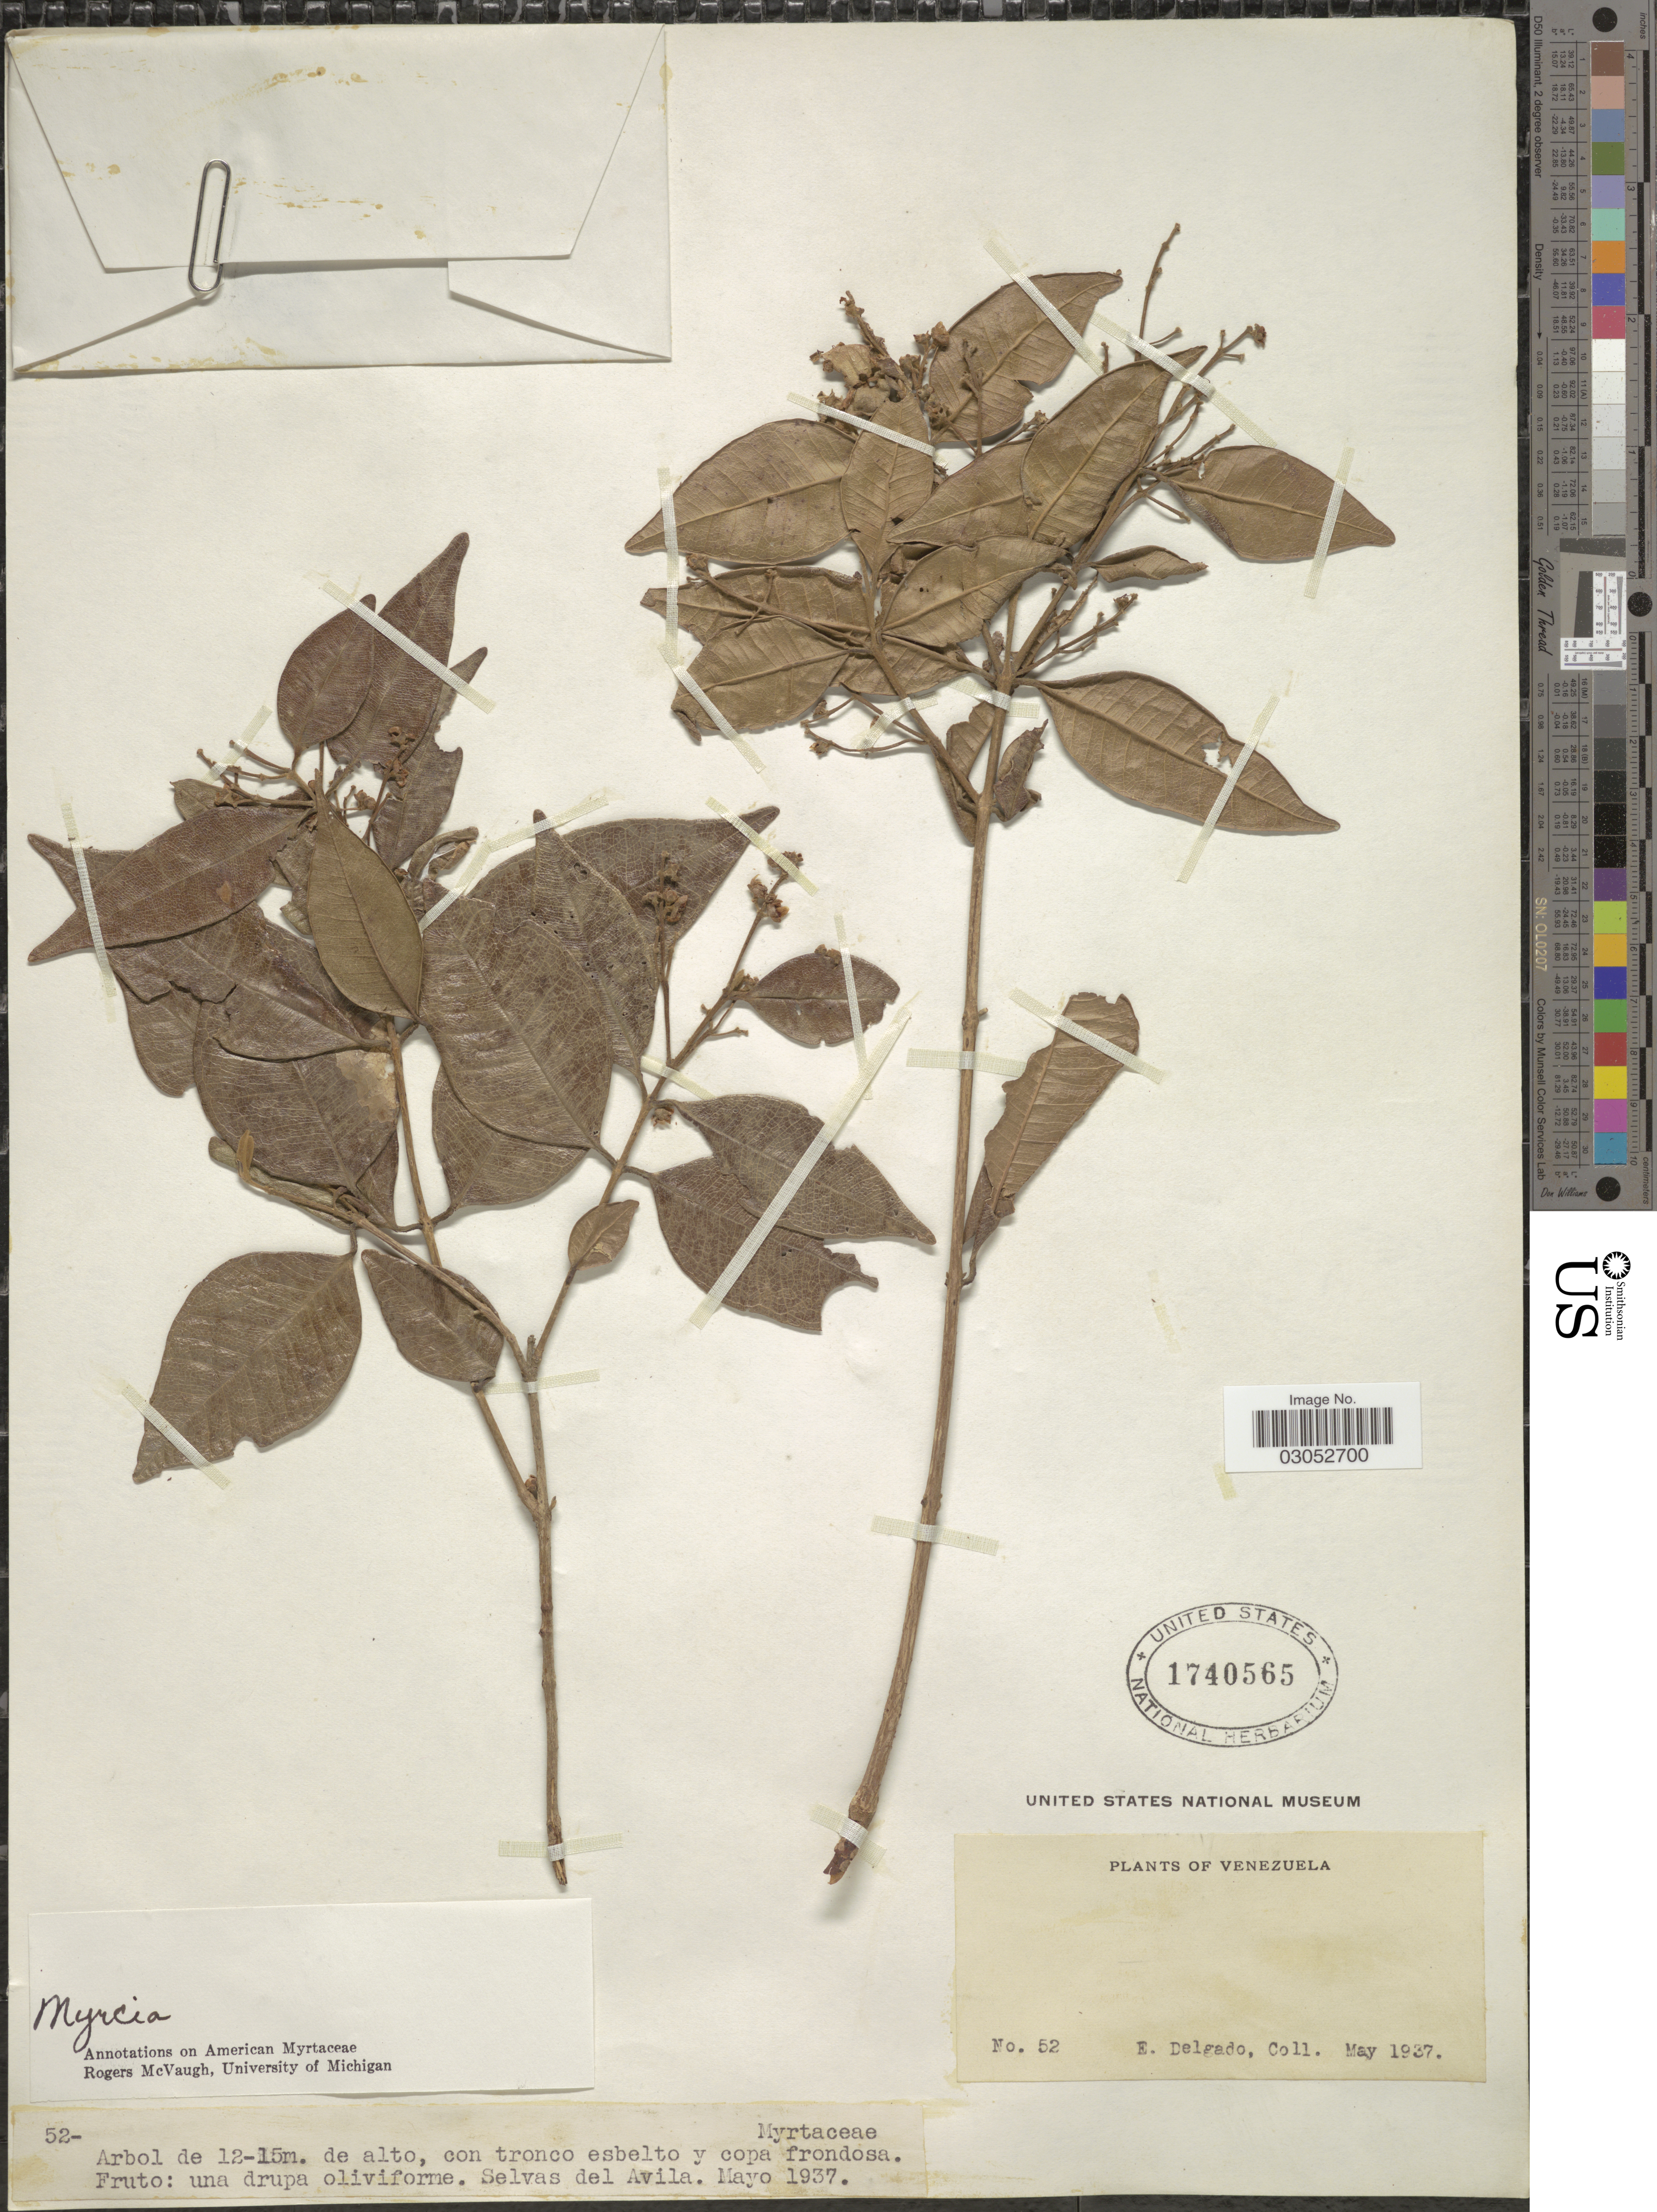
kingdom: Plantae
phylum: Tracheophyta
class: Magnoliopsida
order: Myrtales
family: Myrtaceae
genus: Myrcia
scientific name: Myrcia sp.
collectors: E. Delgado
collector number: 52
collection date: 1937-05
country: Venezuela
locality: Selvas del Avila.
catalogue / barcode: US 1740565